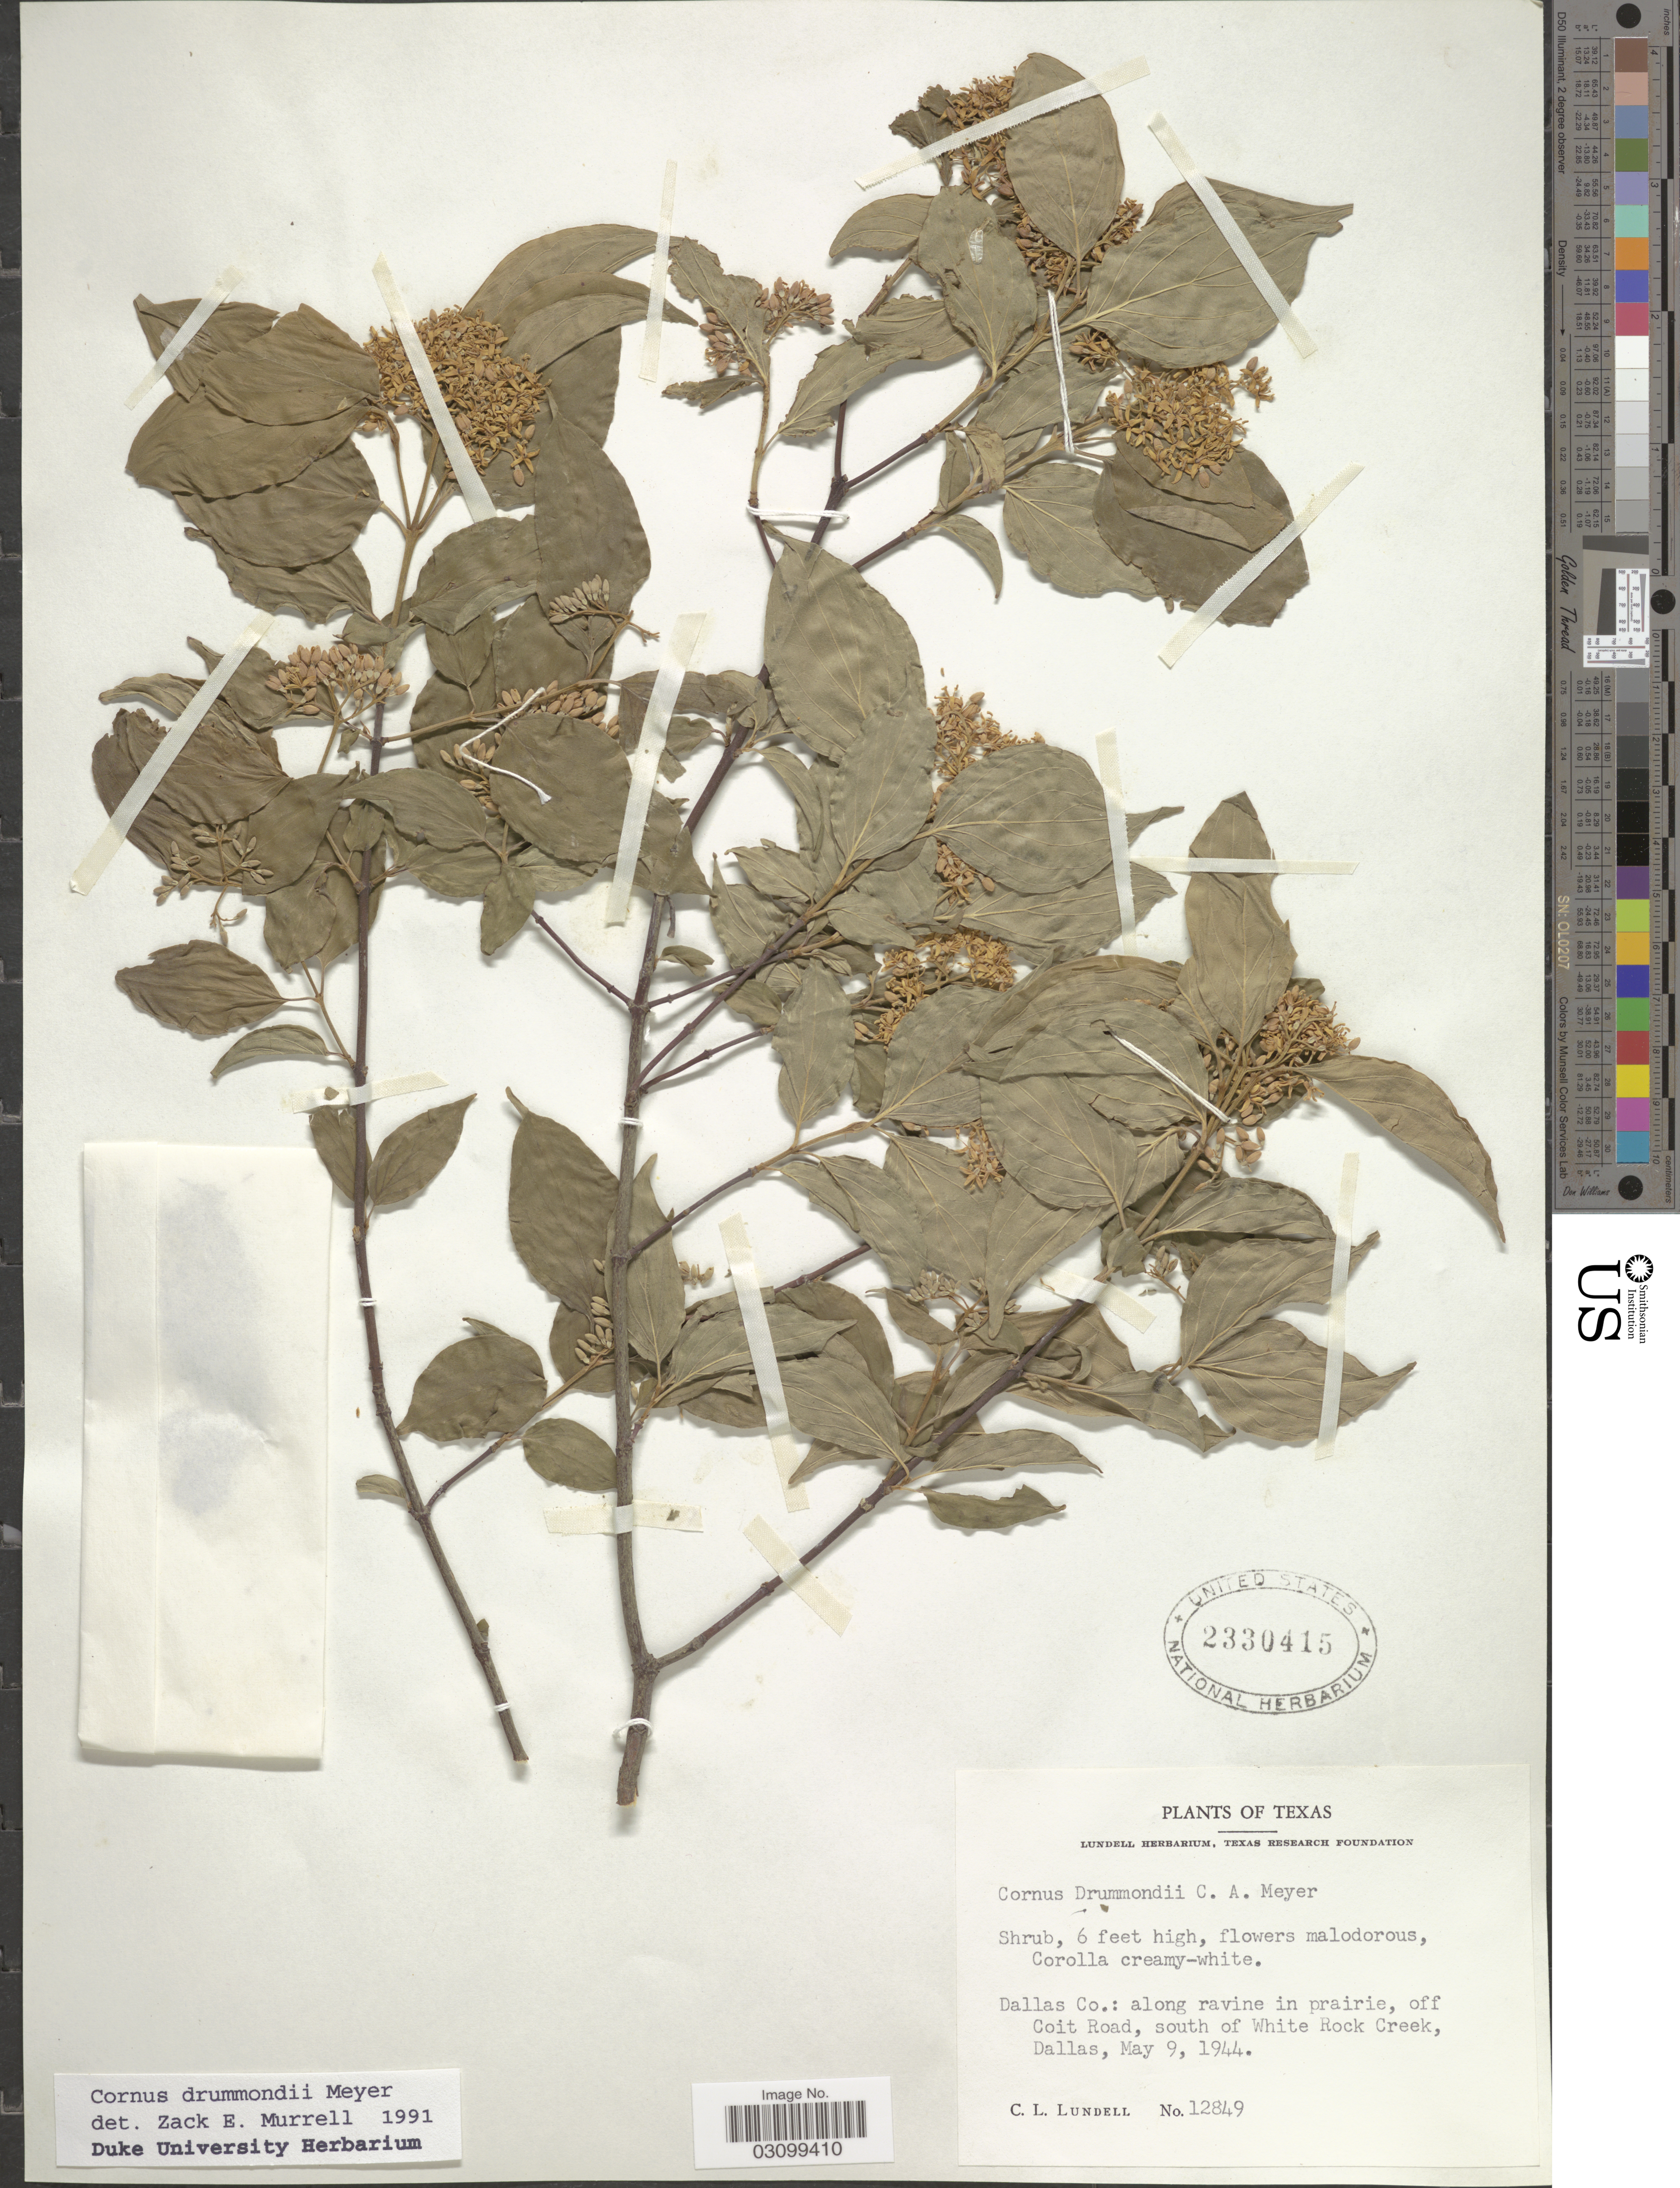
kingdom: Plantae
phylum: Tracheophyta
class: Magnoliopsida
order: Cornales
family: Cornaceae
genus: Cornus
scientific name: Cornus drummondii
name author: C.A. Mey.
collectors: C. L. Lundell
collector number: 12849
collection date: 1944-05-09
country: United States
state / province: Texas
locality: Dallas Co.: along ravine in prairie, off Coit Road, south of White Rock Creek, Dallas.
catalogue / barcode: US 2330415